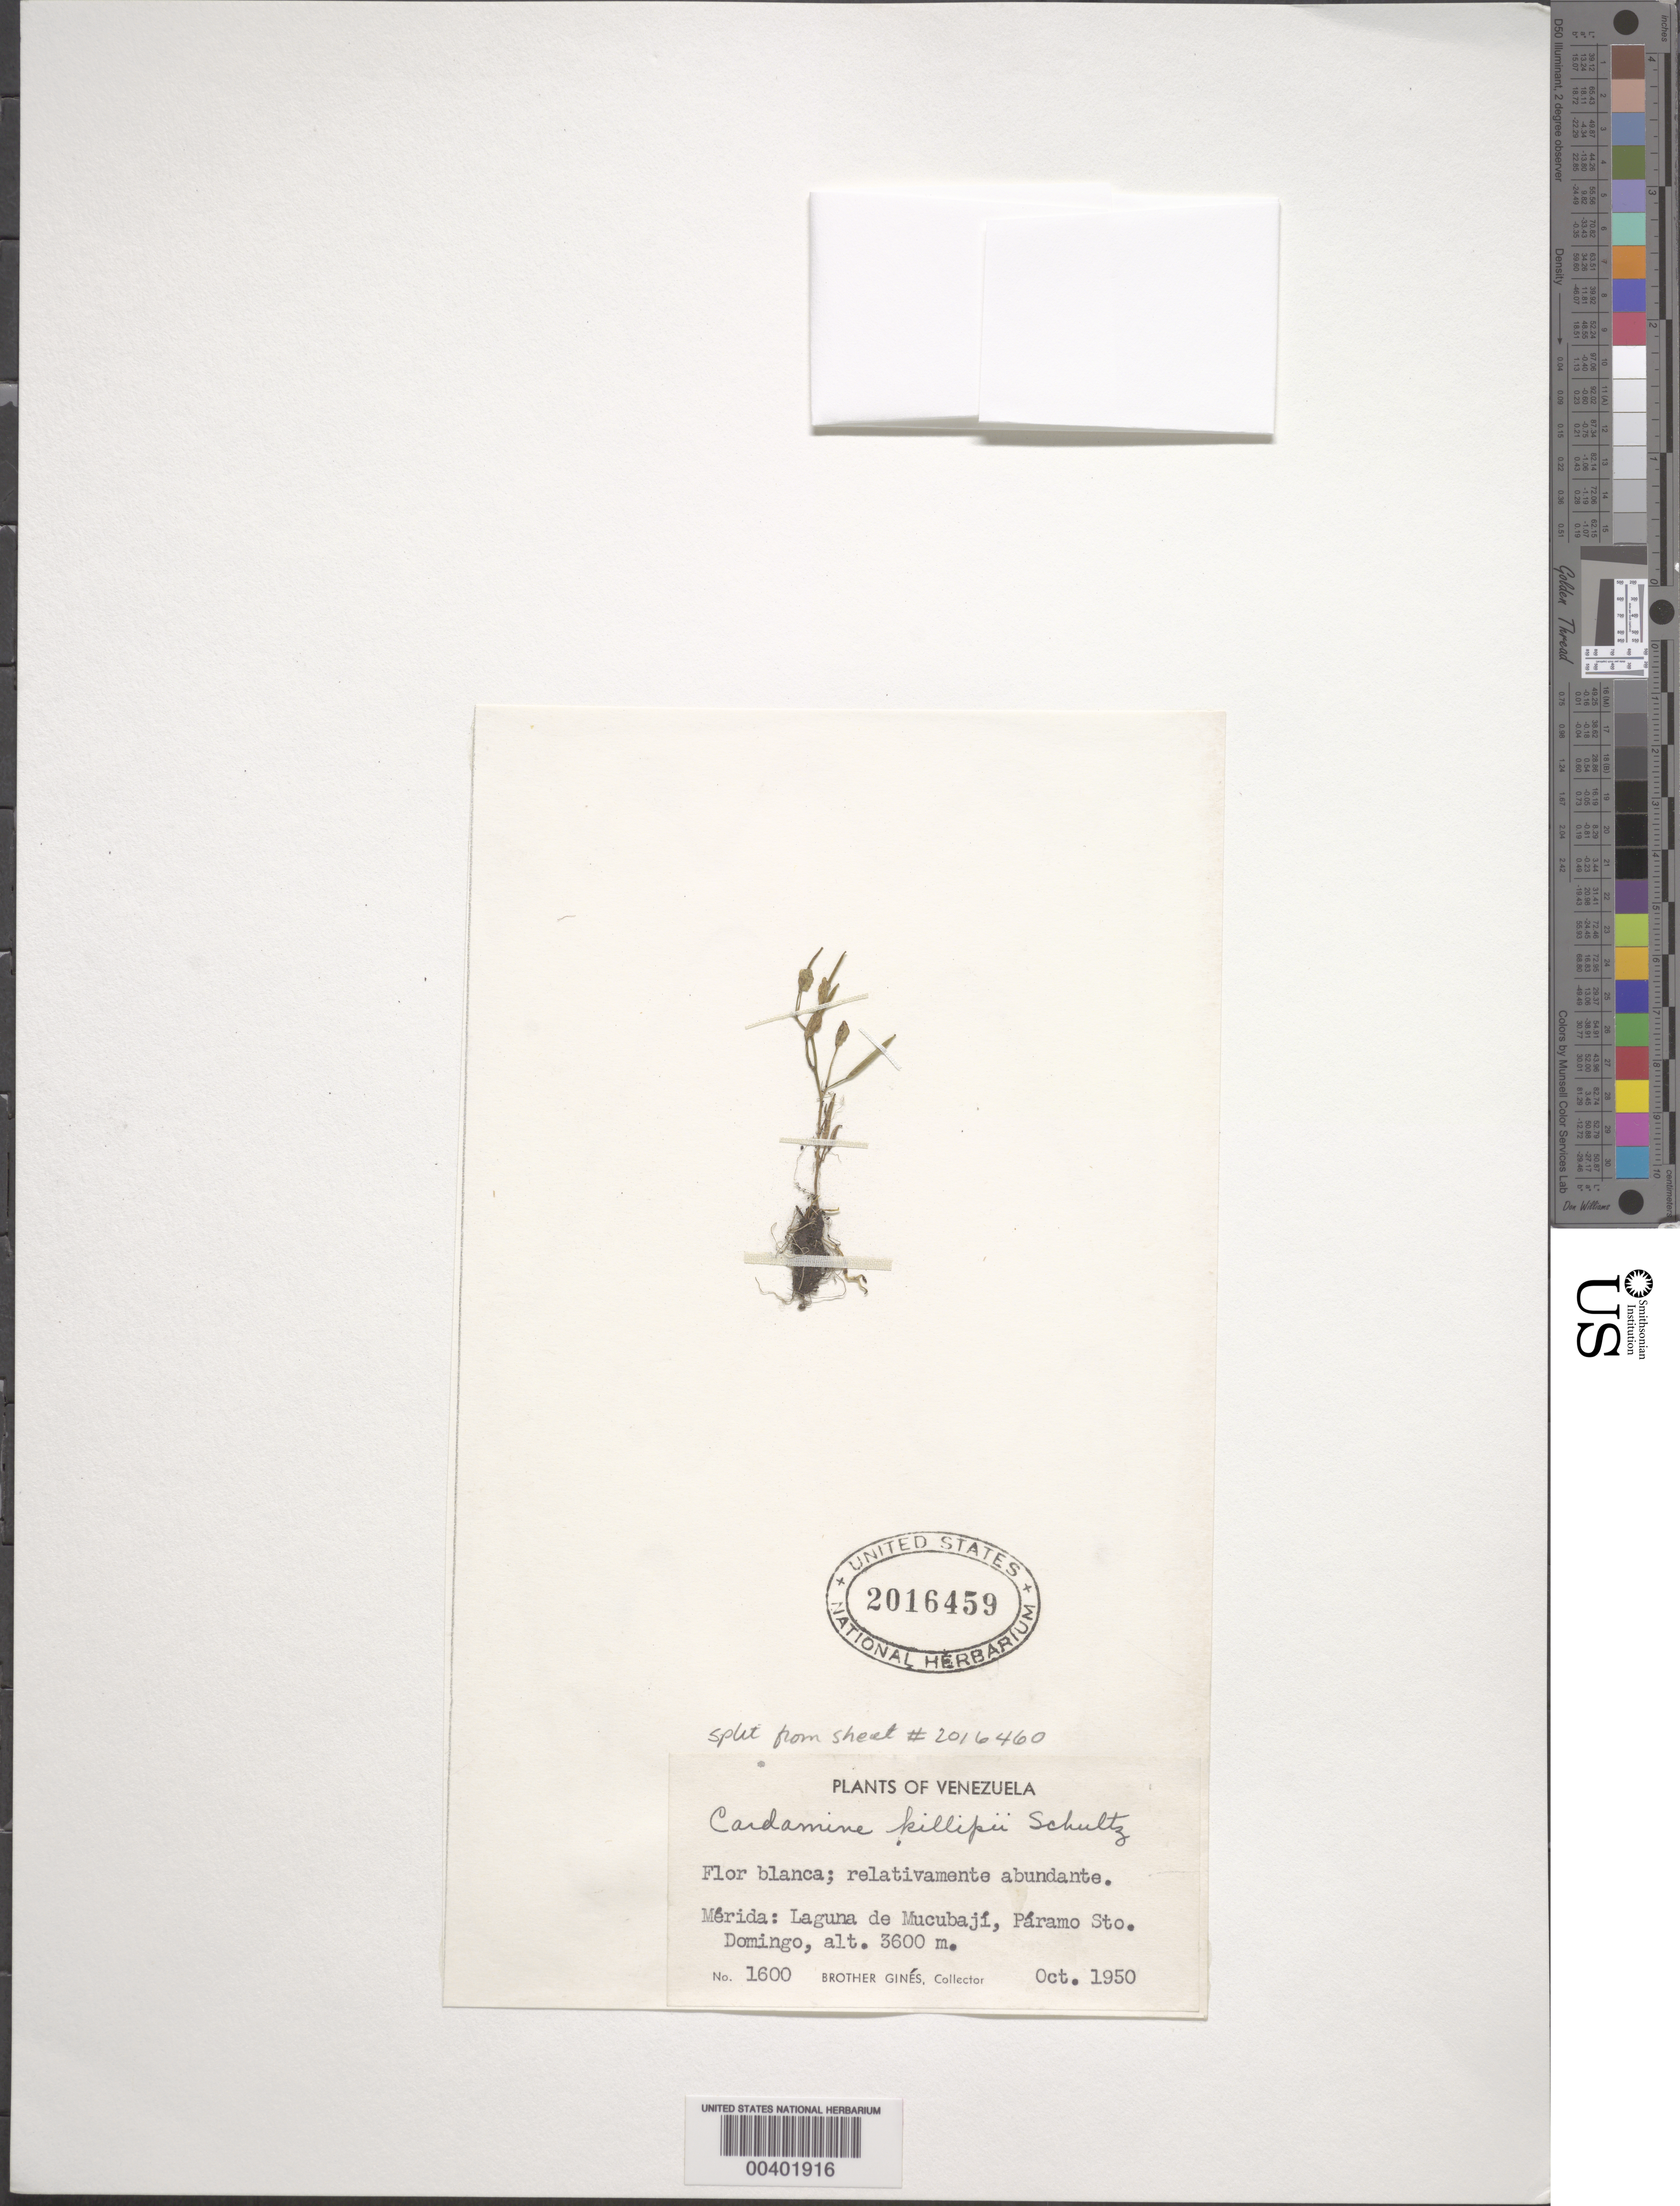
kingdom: Plantae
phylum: Tracheophyta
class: Magnoliopsida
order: Brassicales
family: Brassicaceae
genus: Cardamine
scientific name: Cardamine killipii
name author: O.E. Schulz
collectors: Bro. Gines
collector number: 1600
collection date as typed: Oct 1950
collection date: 1950-10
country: Venezuela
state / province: Mérida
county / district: Rangel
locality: Laguna Mucubají, Páramo Sto. Domingo. Mucubaji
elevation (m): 3600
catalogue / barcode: US 2016459